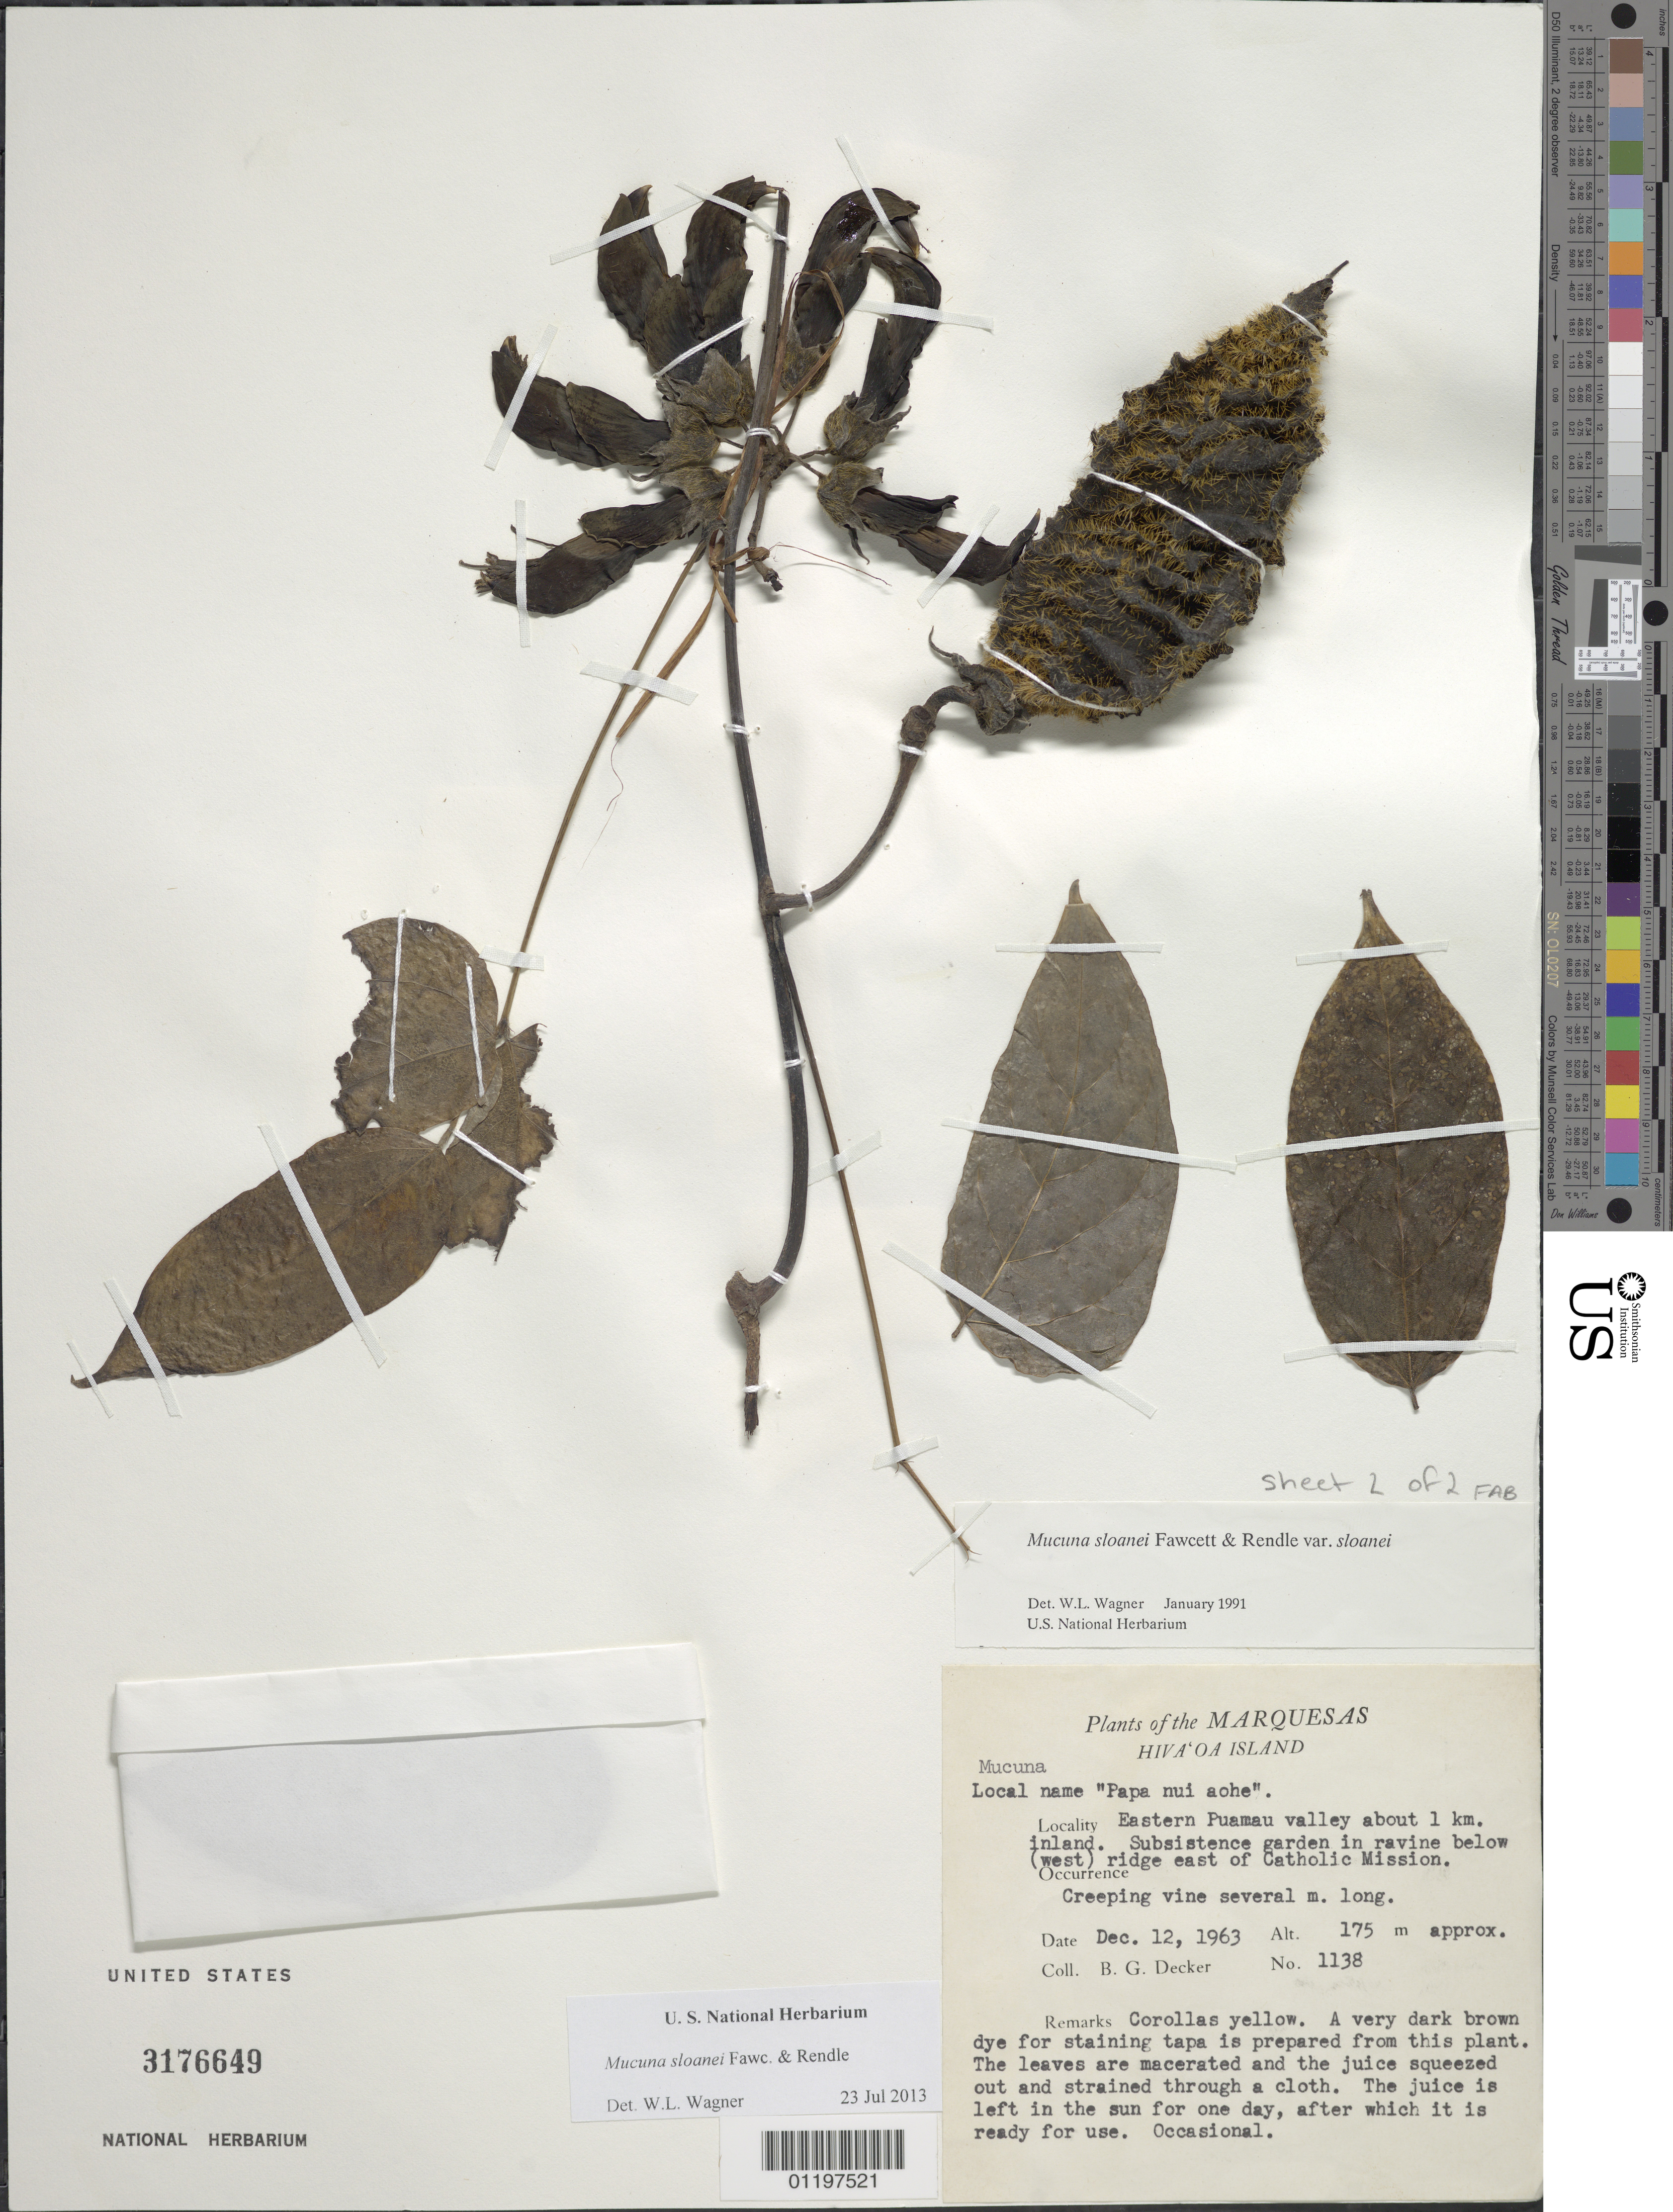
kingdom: Plantae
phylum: Tracheophyta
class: Magnoliopsida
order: Fabales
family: Fabaceae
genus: Mucuna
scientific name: Mucuna sloanei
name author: Fawc. & Rendle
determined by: Wagner, W. L., (BOT), Smithsonian Institution - National Museum of Natural History (UNITED STATES)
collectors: B. G. Decker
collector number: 1138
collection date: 1963-12-12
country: French Polynesia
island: Hiva Oa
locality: E Puamau Valley, about 1 km inland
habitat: Subsistence garden in ravine below west ridge east of Catholic Mission. Occasional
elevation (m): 175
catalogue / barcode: US 3176649